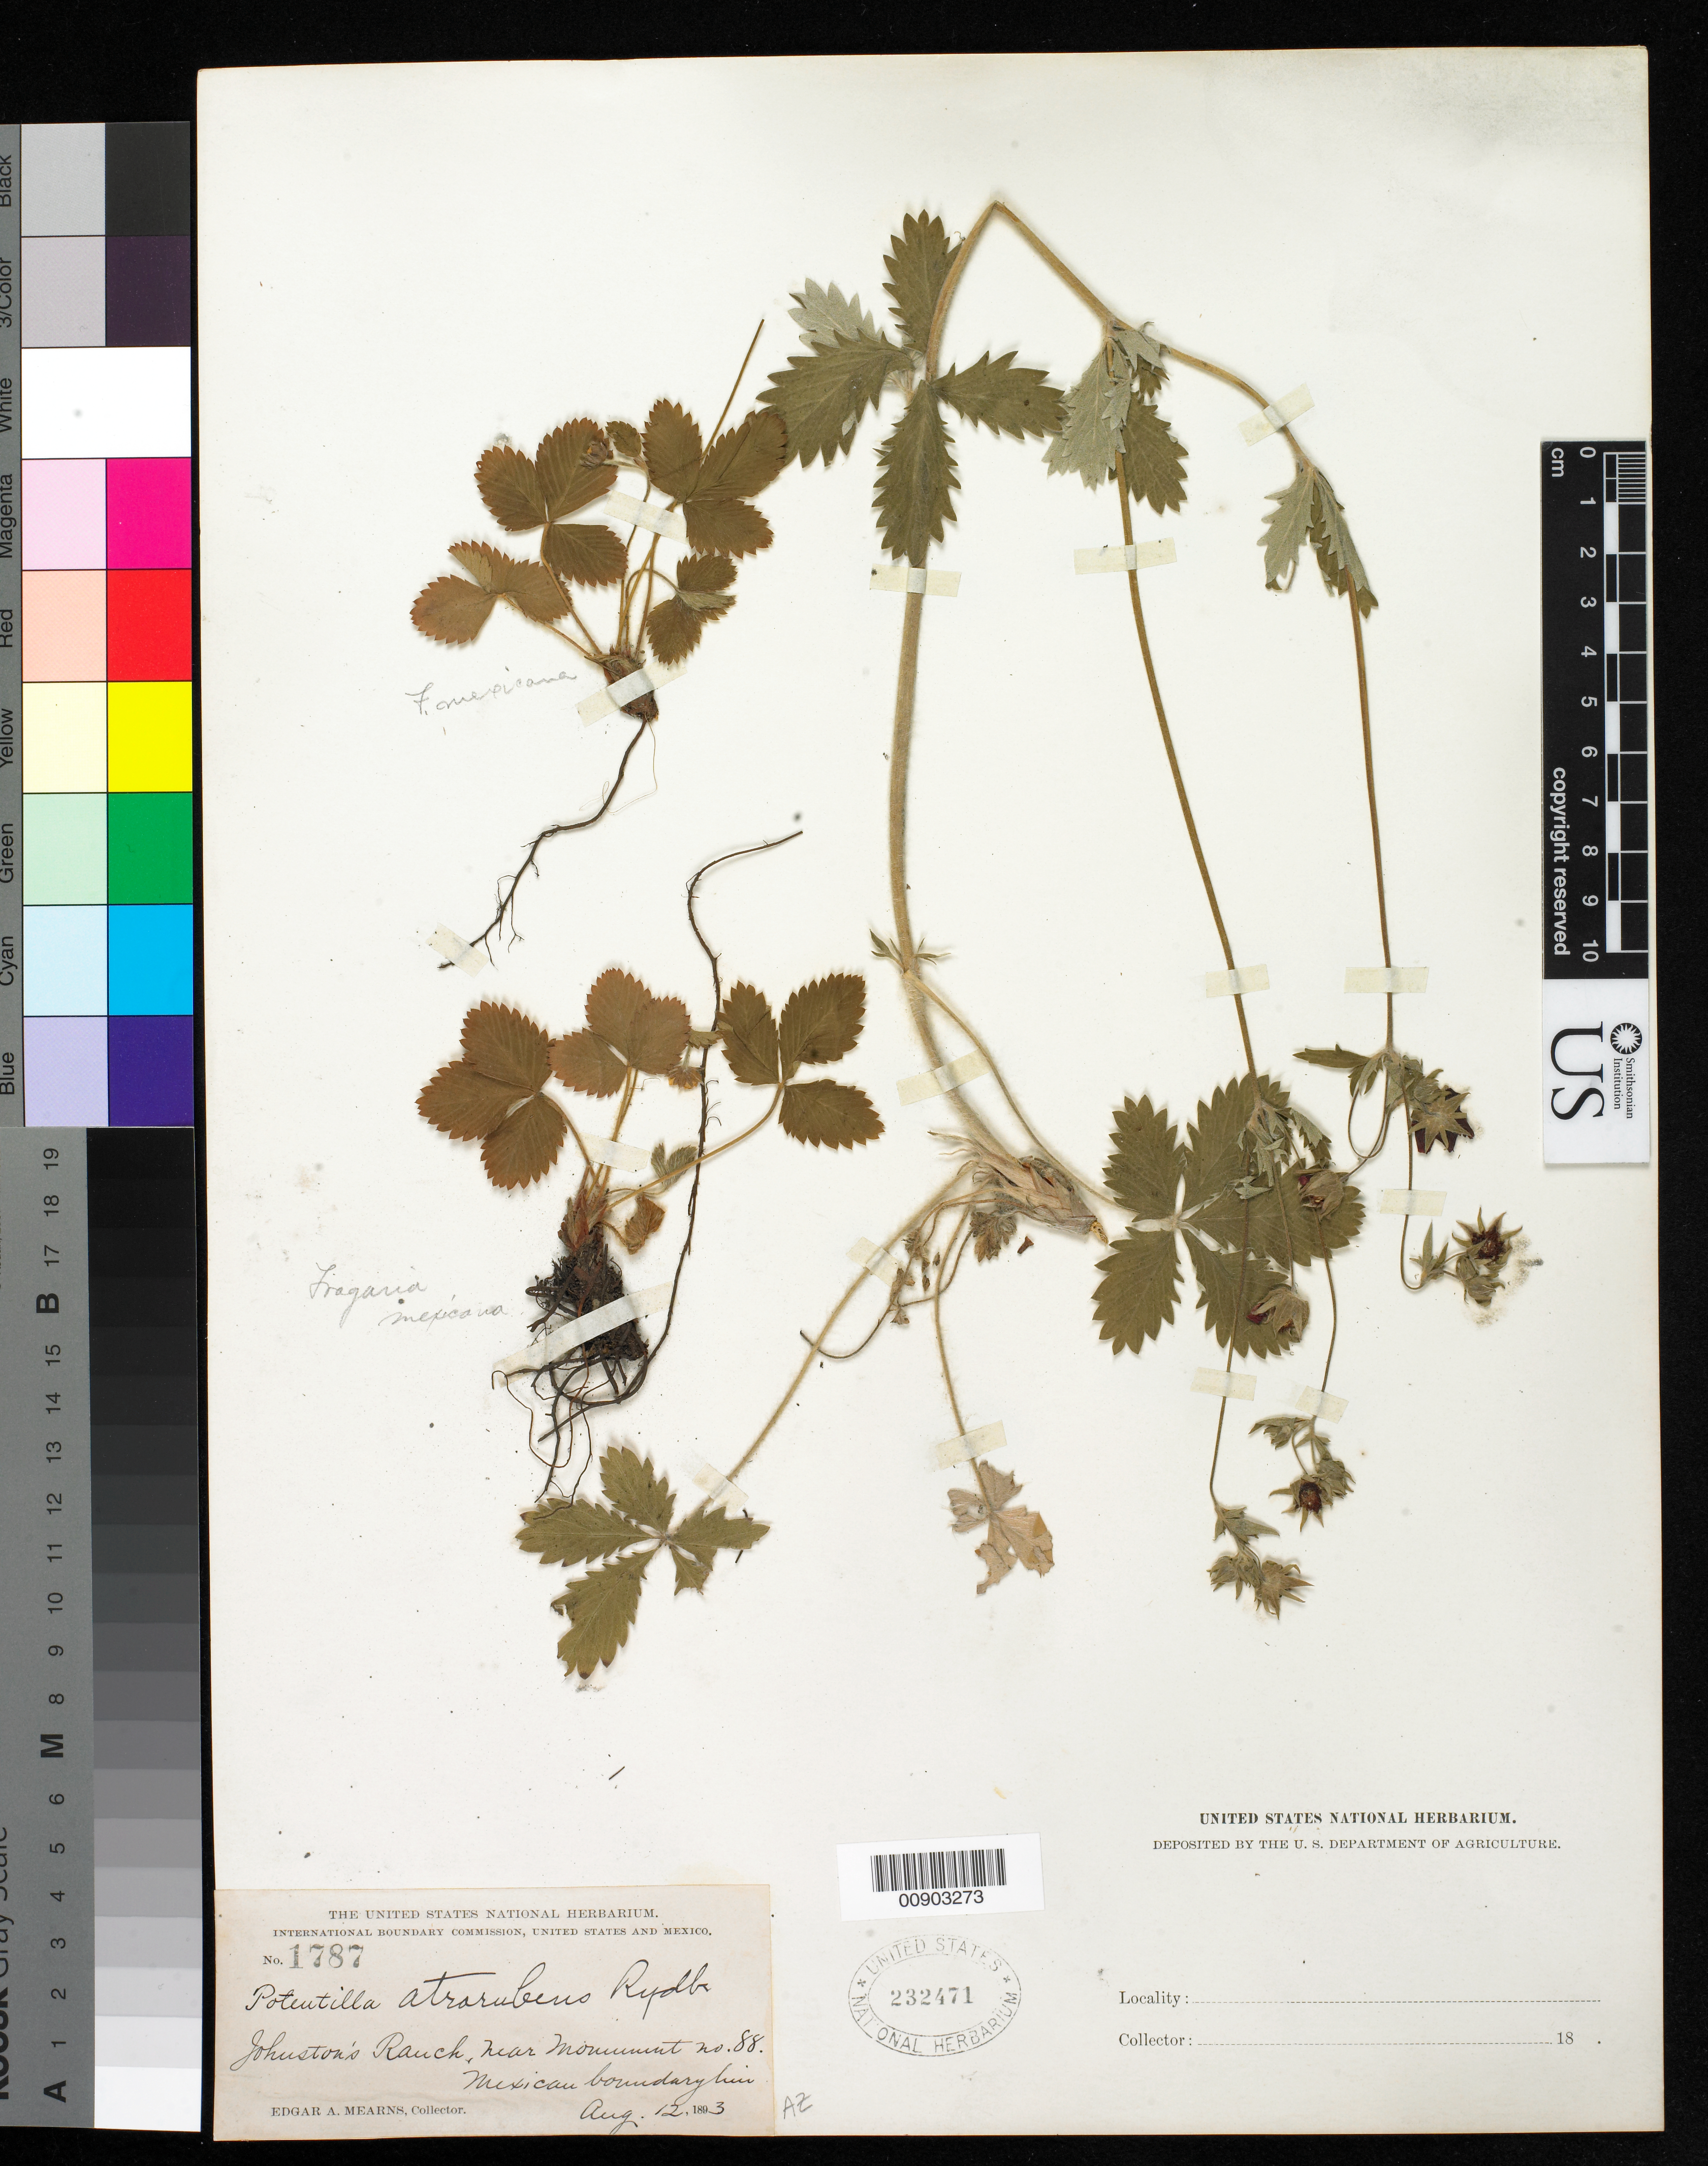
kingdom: Plantae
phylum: Tracheophyta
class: Magnoliopsida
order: Rosales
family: Rosaceae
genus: Potentilla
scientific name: Potentilla atrorubens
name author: Rydb.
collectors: E. A. Mearns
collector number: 1787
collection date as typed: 12 Aug 1893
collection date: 1893-08-12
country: United States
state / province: Arizona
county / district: Cochise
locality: Johnston's Ranch, near Monument no. 88. Mexican Boundary Line.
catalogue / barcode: US 232471